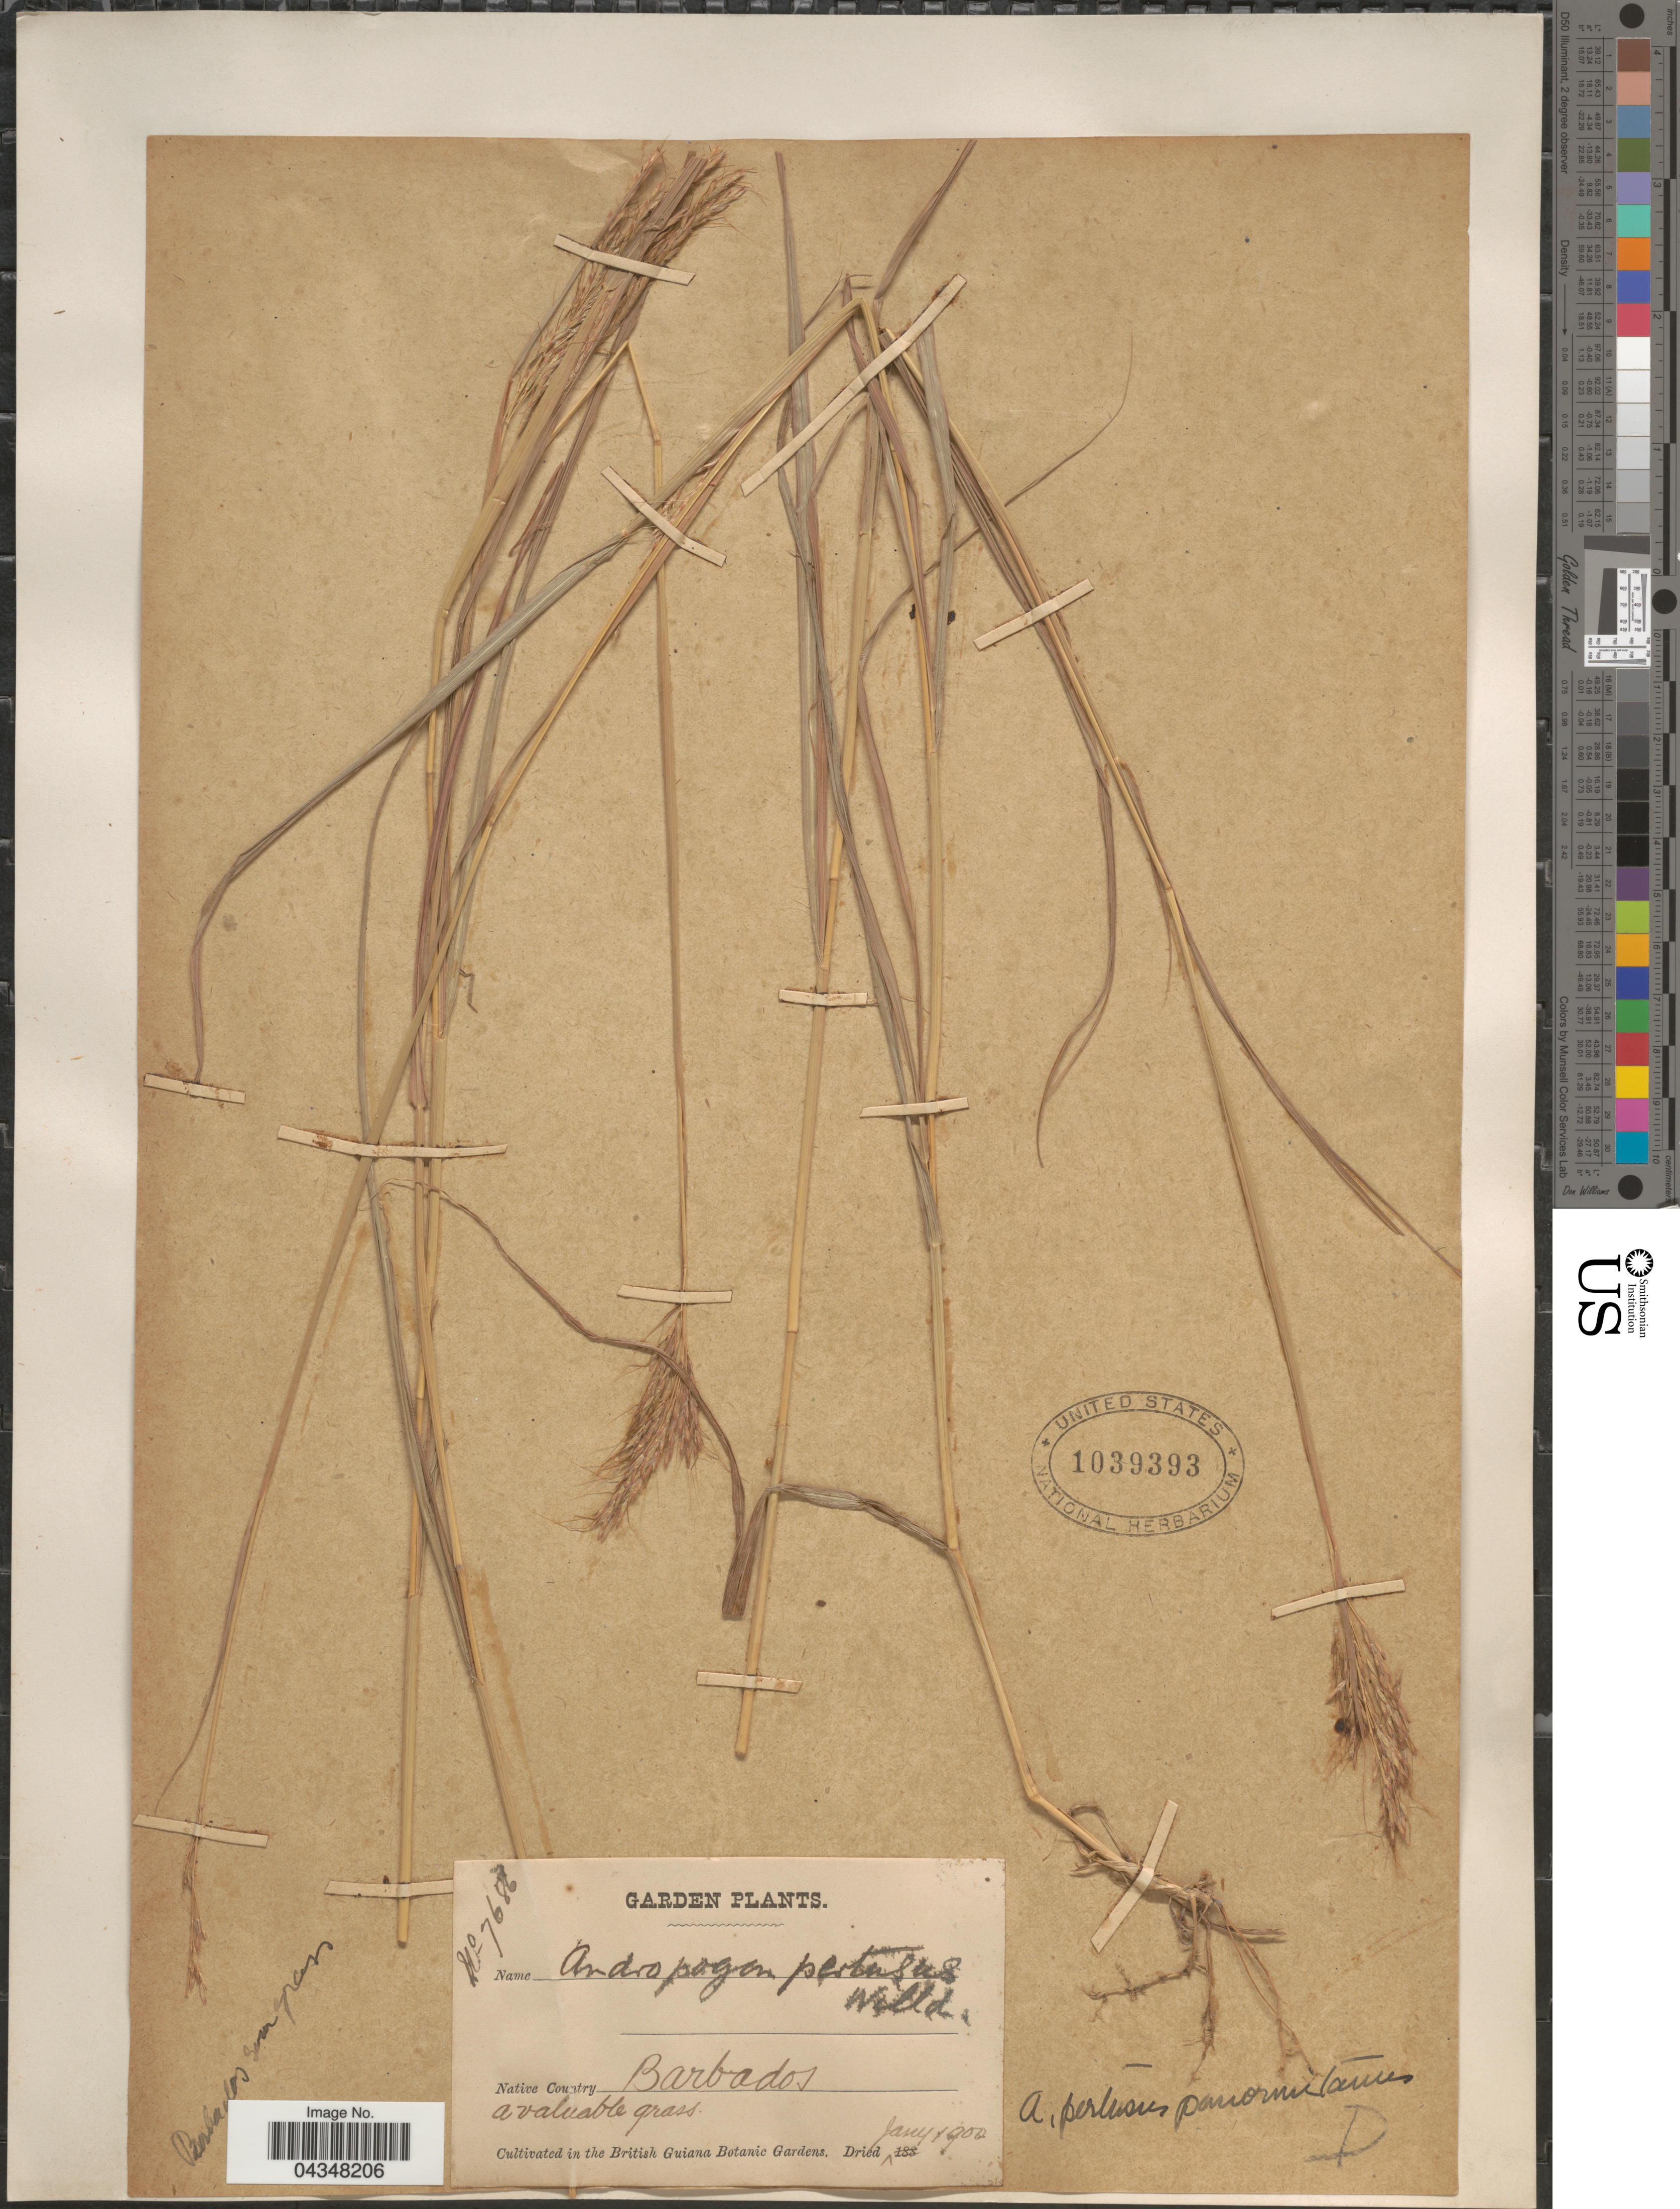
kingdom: Plantae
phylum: Tracheophyta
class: Liliopsida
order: Poales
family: Poaceae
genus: Bothriochloa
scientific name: Bothriochloa pertusa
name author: (L.) A. Camus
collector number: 7686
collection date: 1900-01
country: Guyana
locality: In the British Guiana Botanic Gardens.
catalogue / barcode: US 1039393